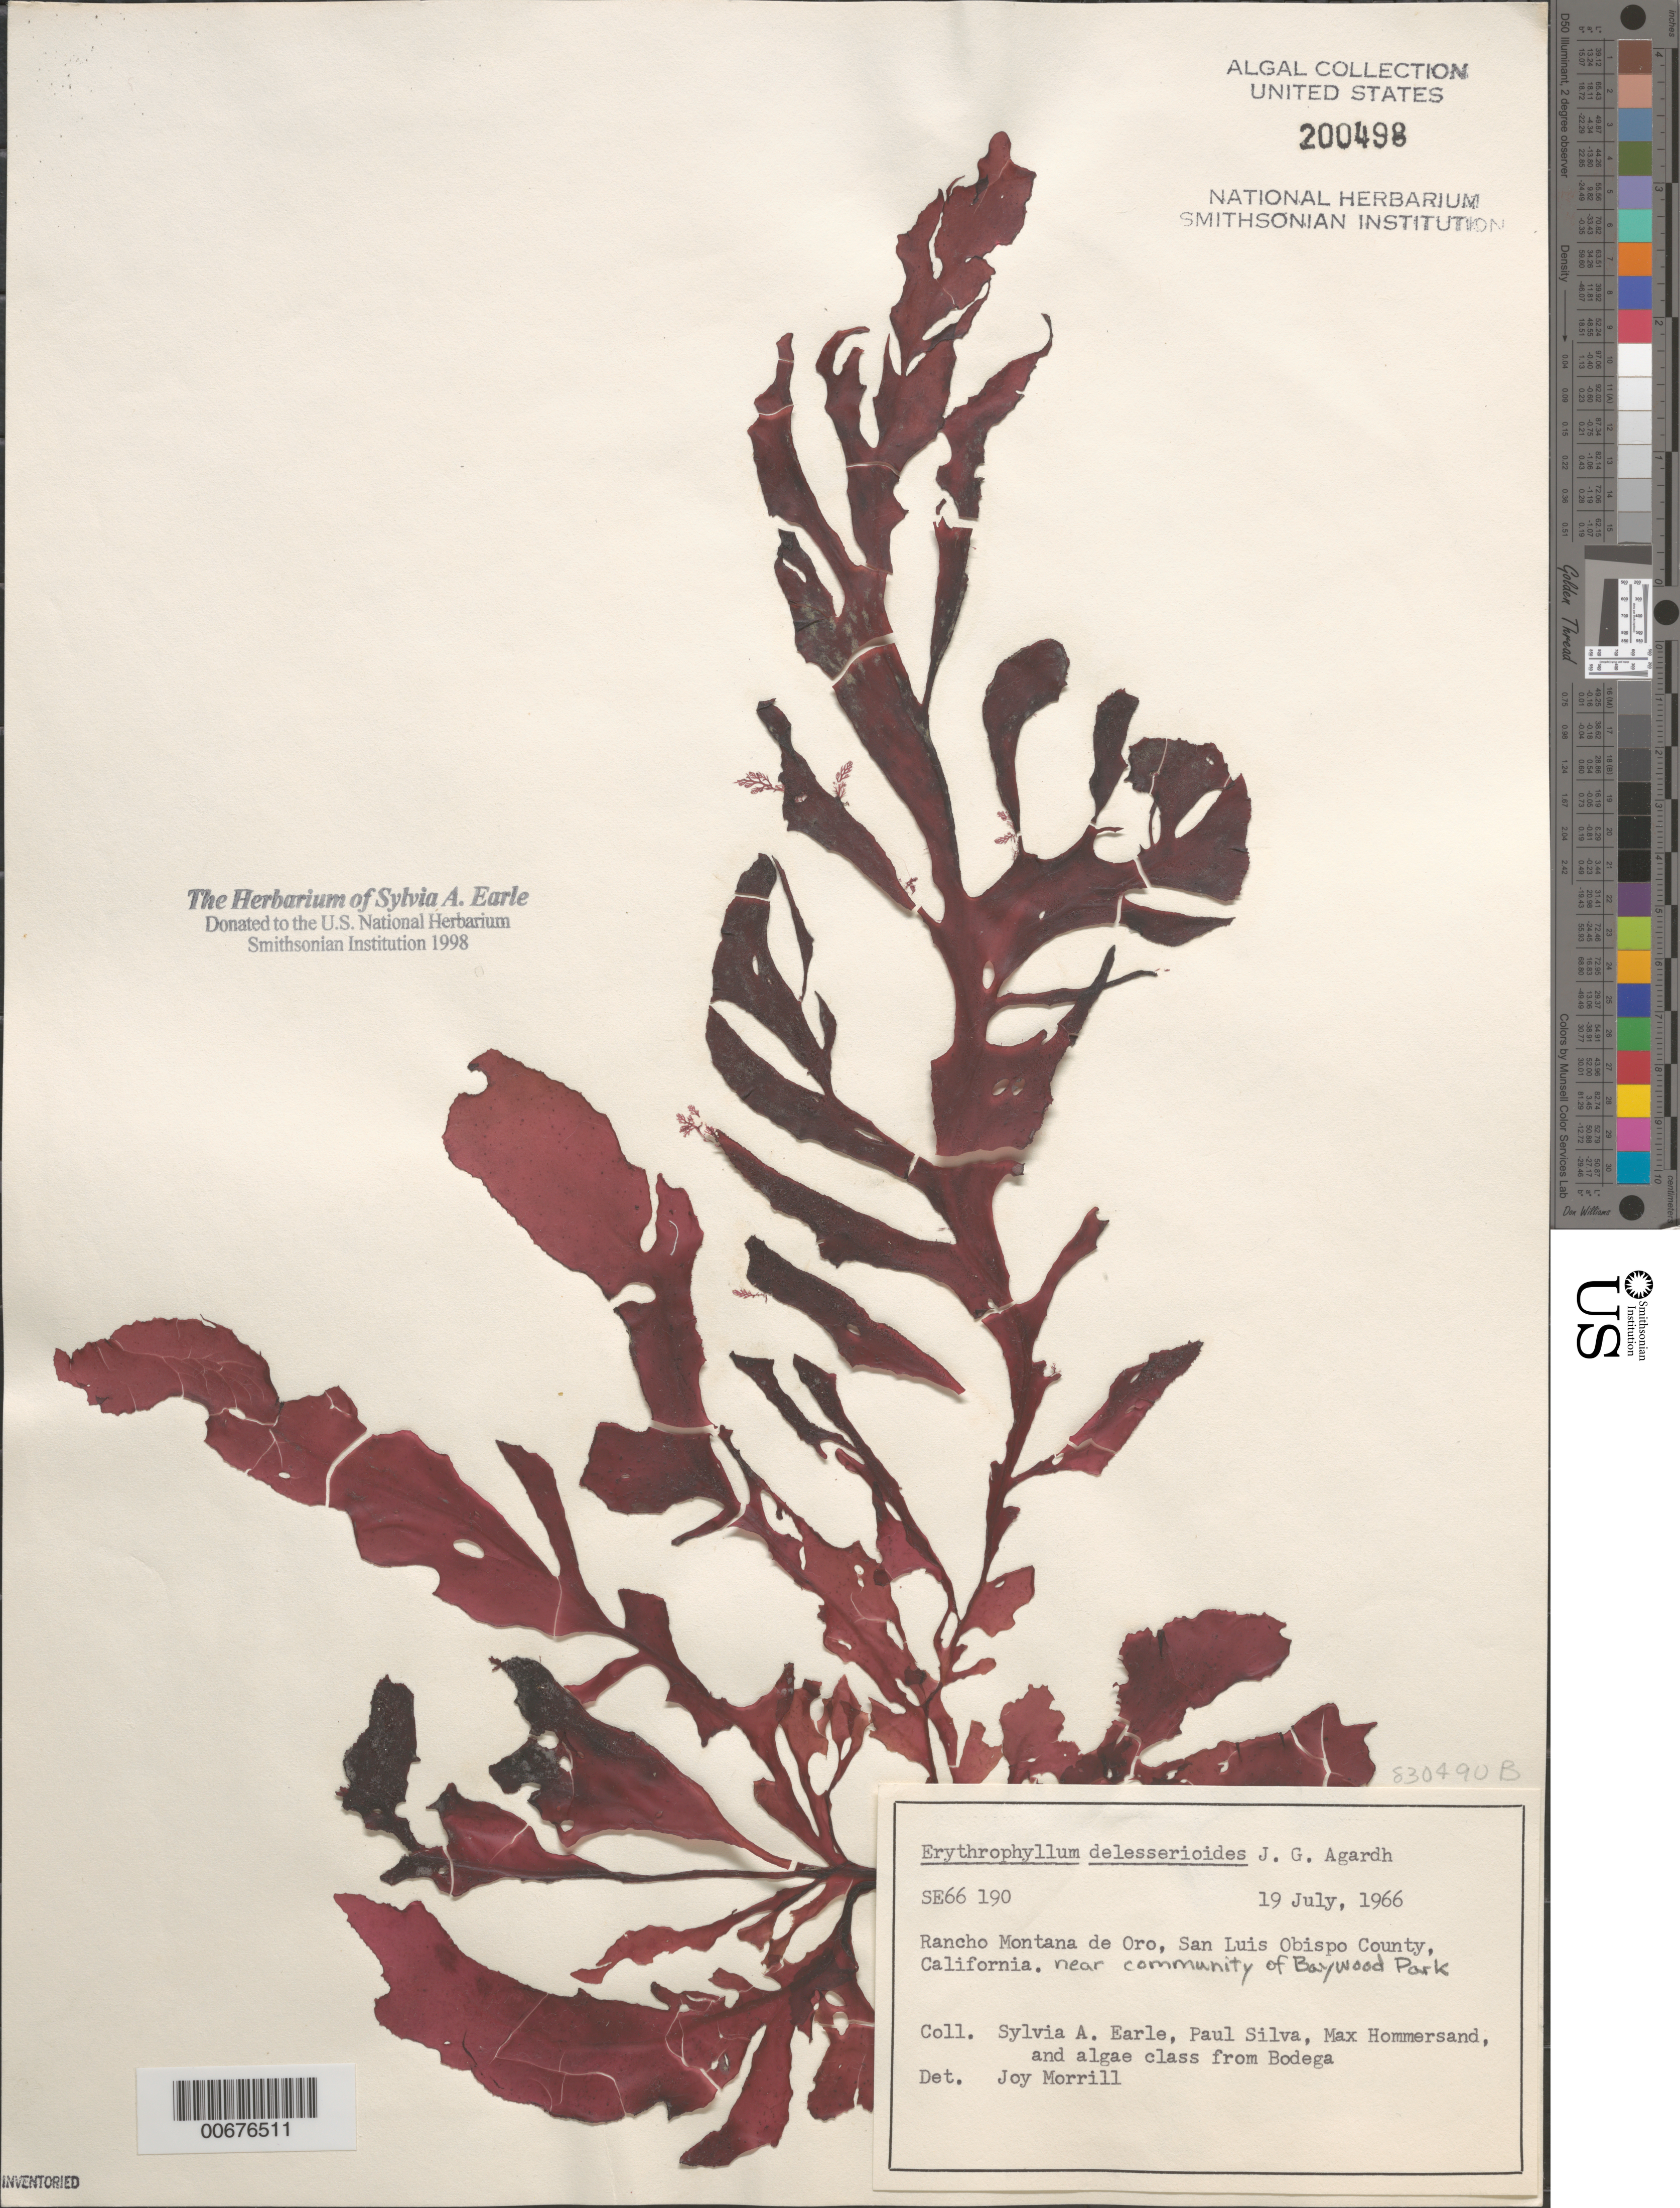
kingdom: Plantae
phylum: Rhodophyta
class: Florideophyceae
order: Gigartinales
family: Kallymeniaceae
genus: Erythrophyllum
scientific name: Erythrophyllum delesserioides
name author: J. Agardh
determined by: Morrill, J.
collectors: S. A. Earle, P. C. Silva, M. H. Hommersand & Bodega Algae Class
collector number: SE 66190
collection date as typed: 19 Jul 1966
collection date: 1966-07-19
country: United States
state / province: California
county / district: San Luis Obispo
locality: Rancho Montana de Oro, near Baywood Park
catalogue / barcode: US 200498